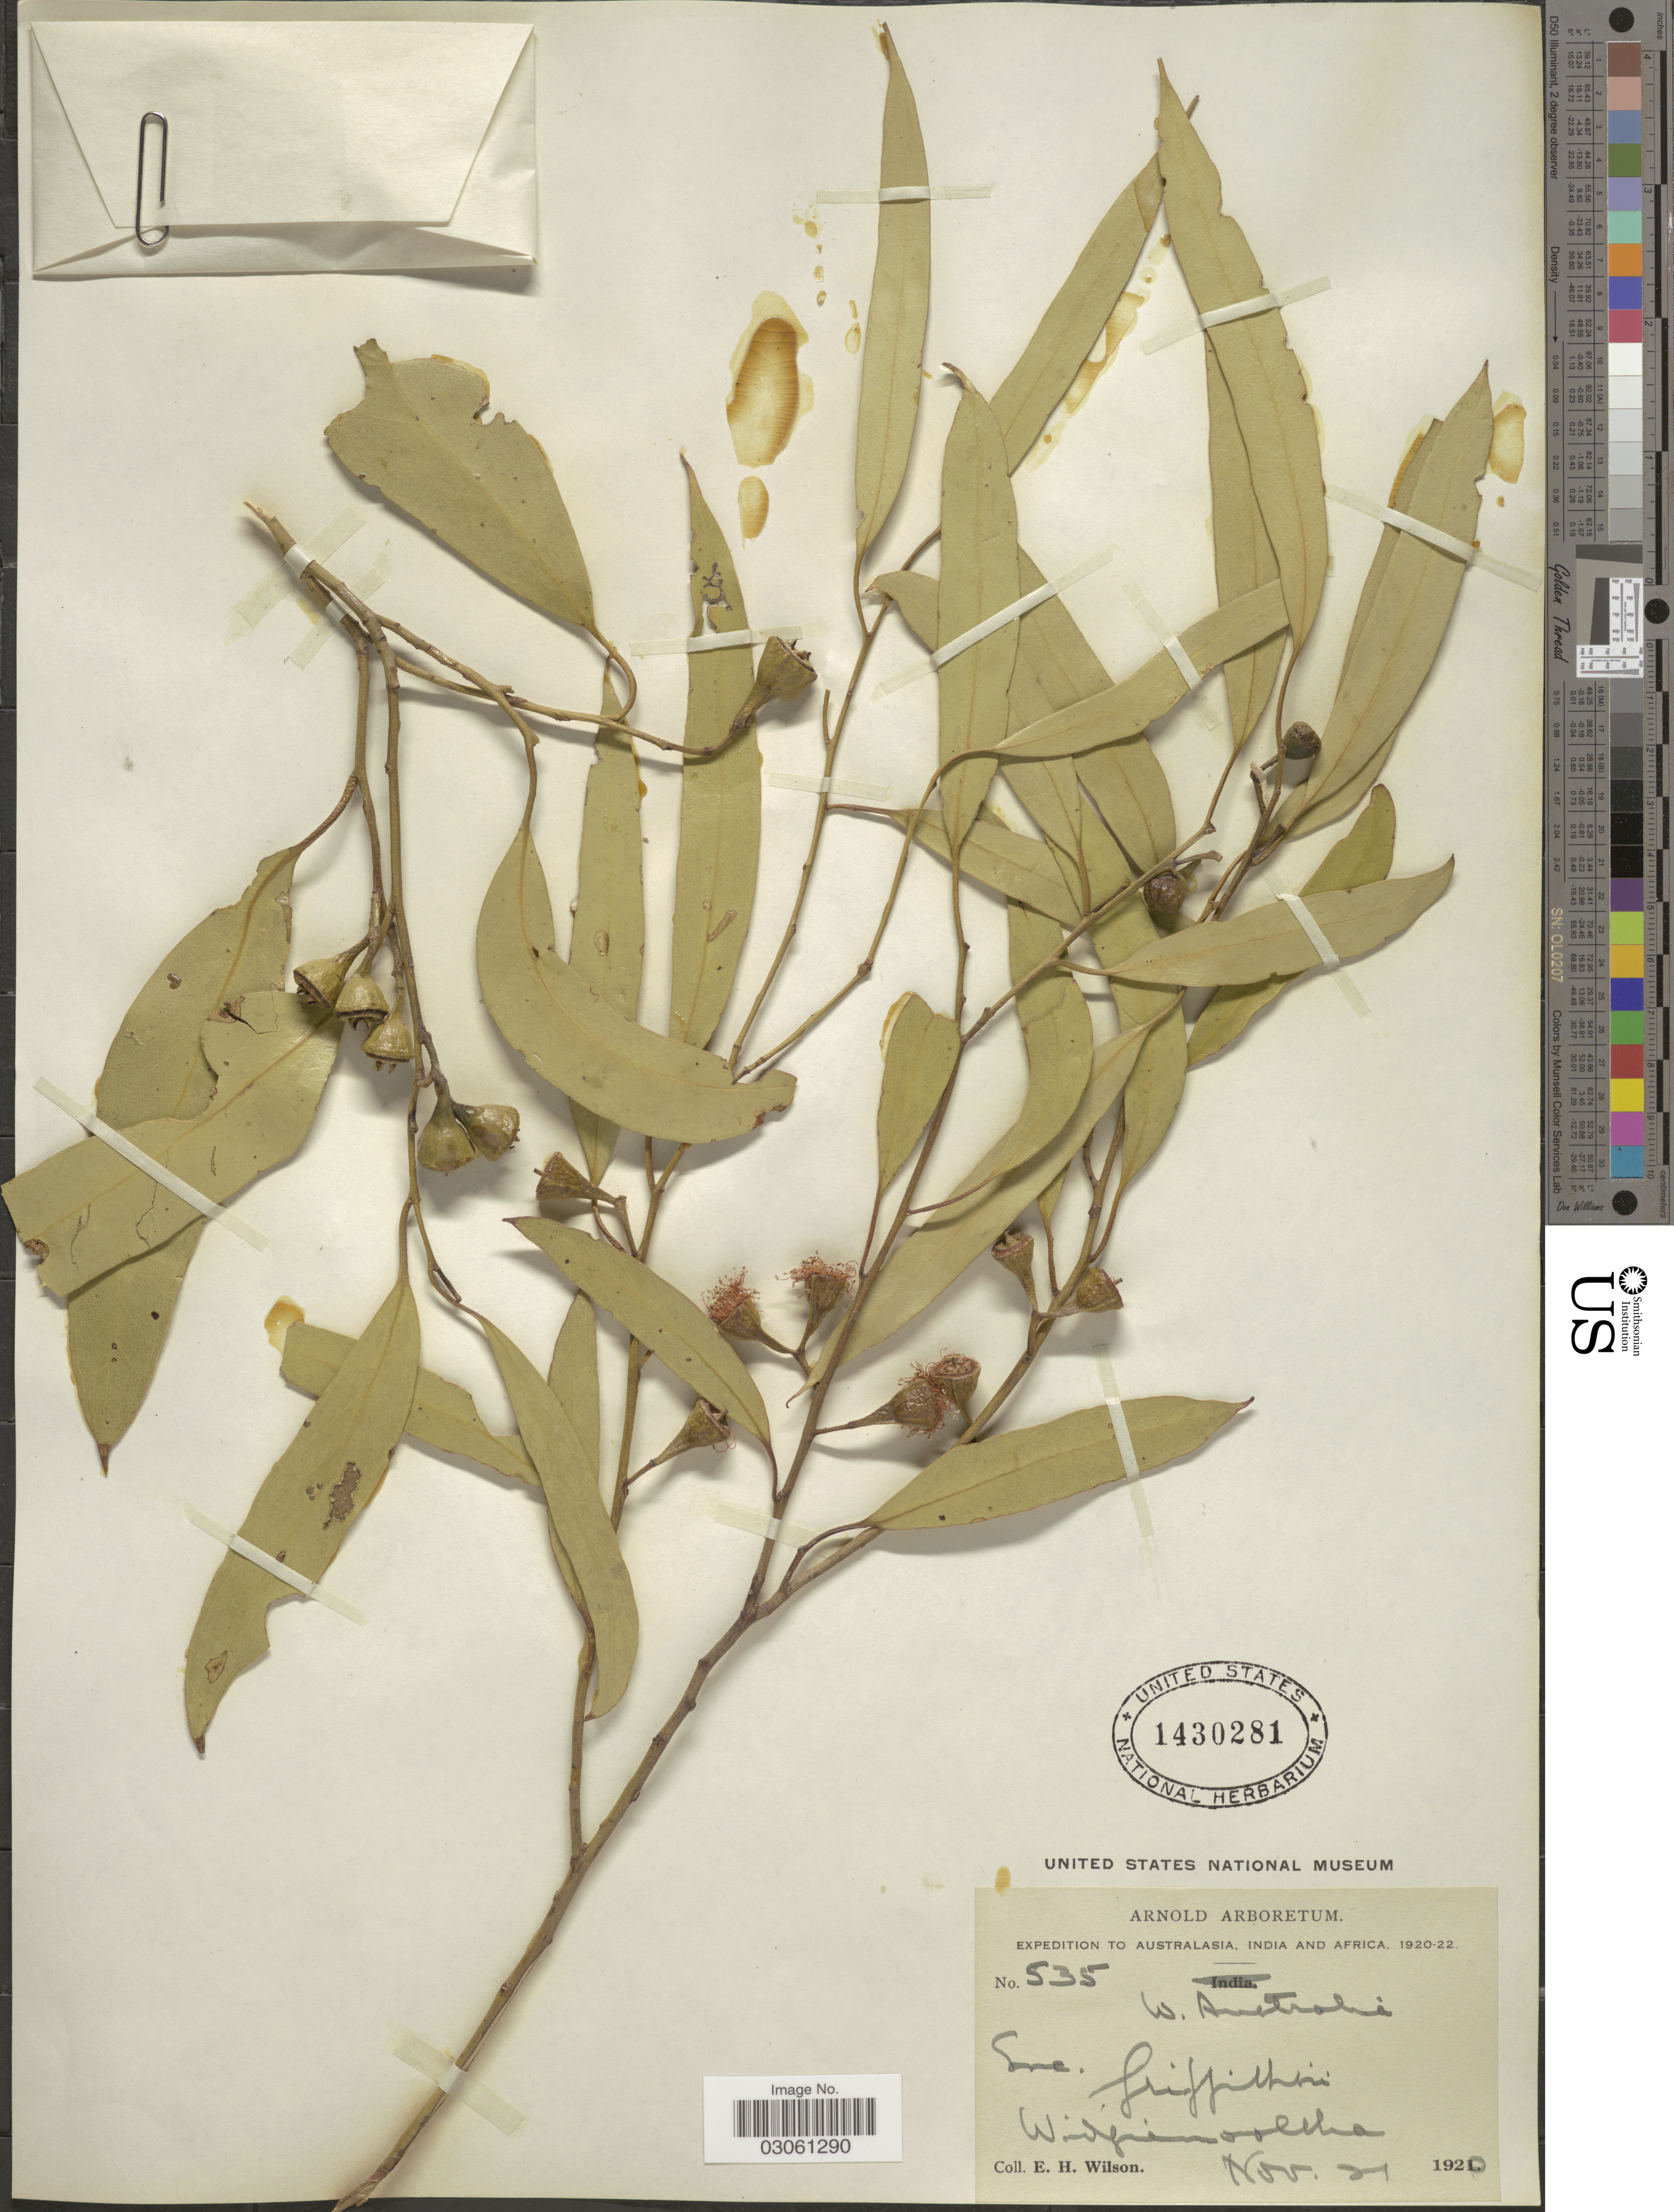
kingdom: Plantae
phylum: Tracheophyta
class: Magnoliopsida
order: Myrtales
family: Myrtaceae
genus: Eucalyptus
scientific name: Eucalyptus griffithsii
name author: Maiden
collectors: E. Wilson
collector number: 535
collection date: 1920-11-21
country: Australia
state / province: Western Australia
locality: W. Australie. Widgiemooltha.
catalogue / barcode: US 1430281